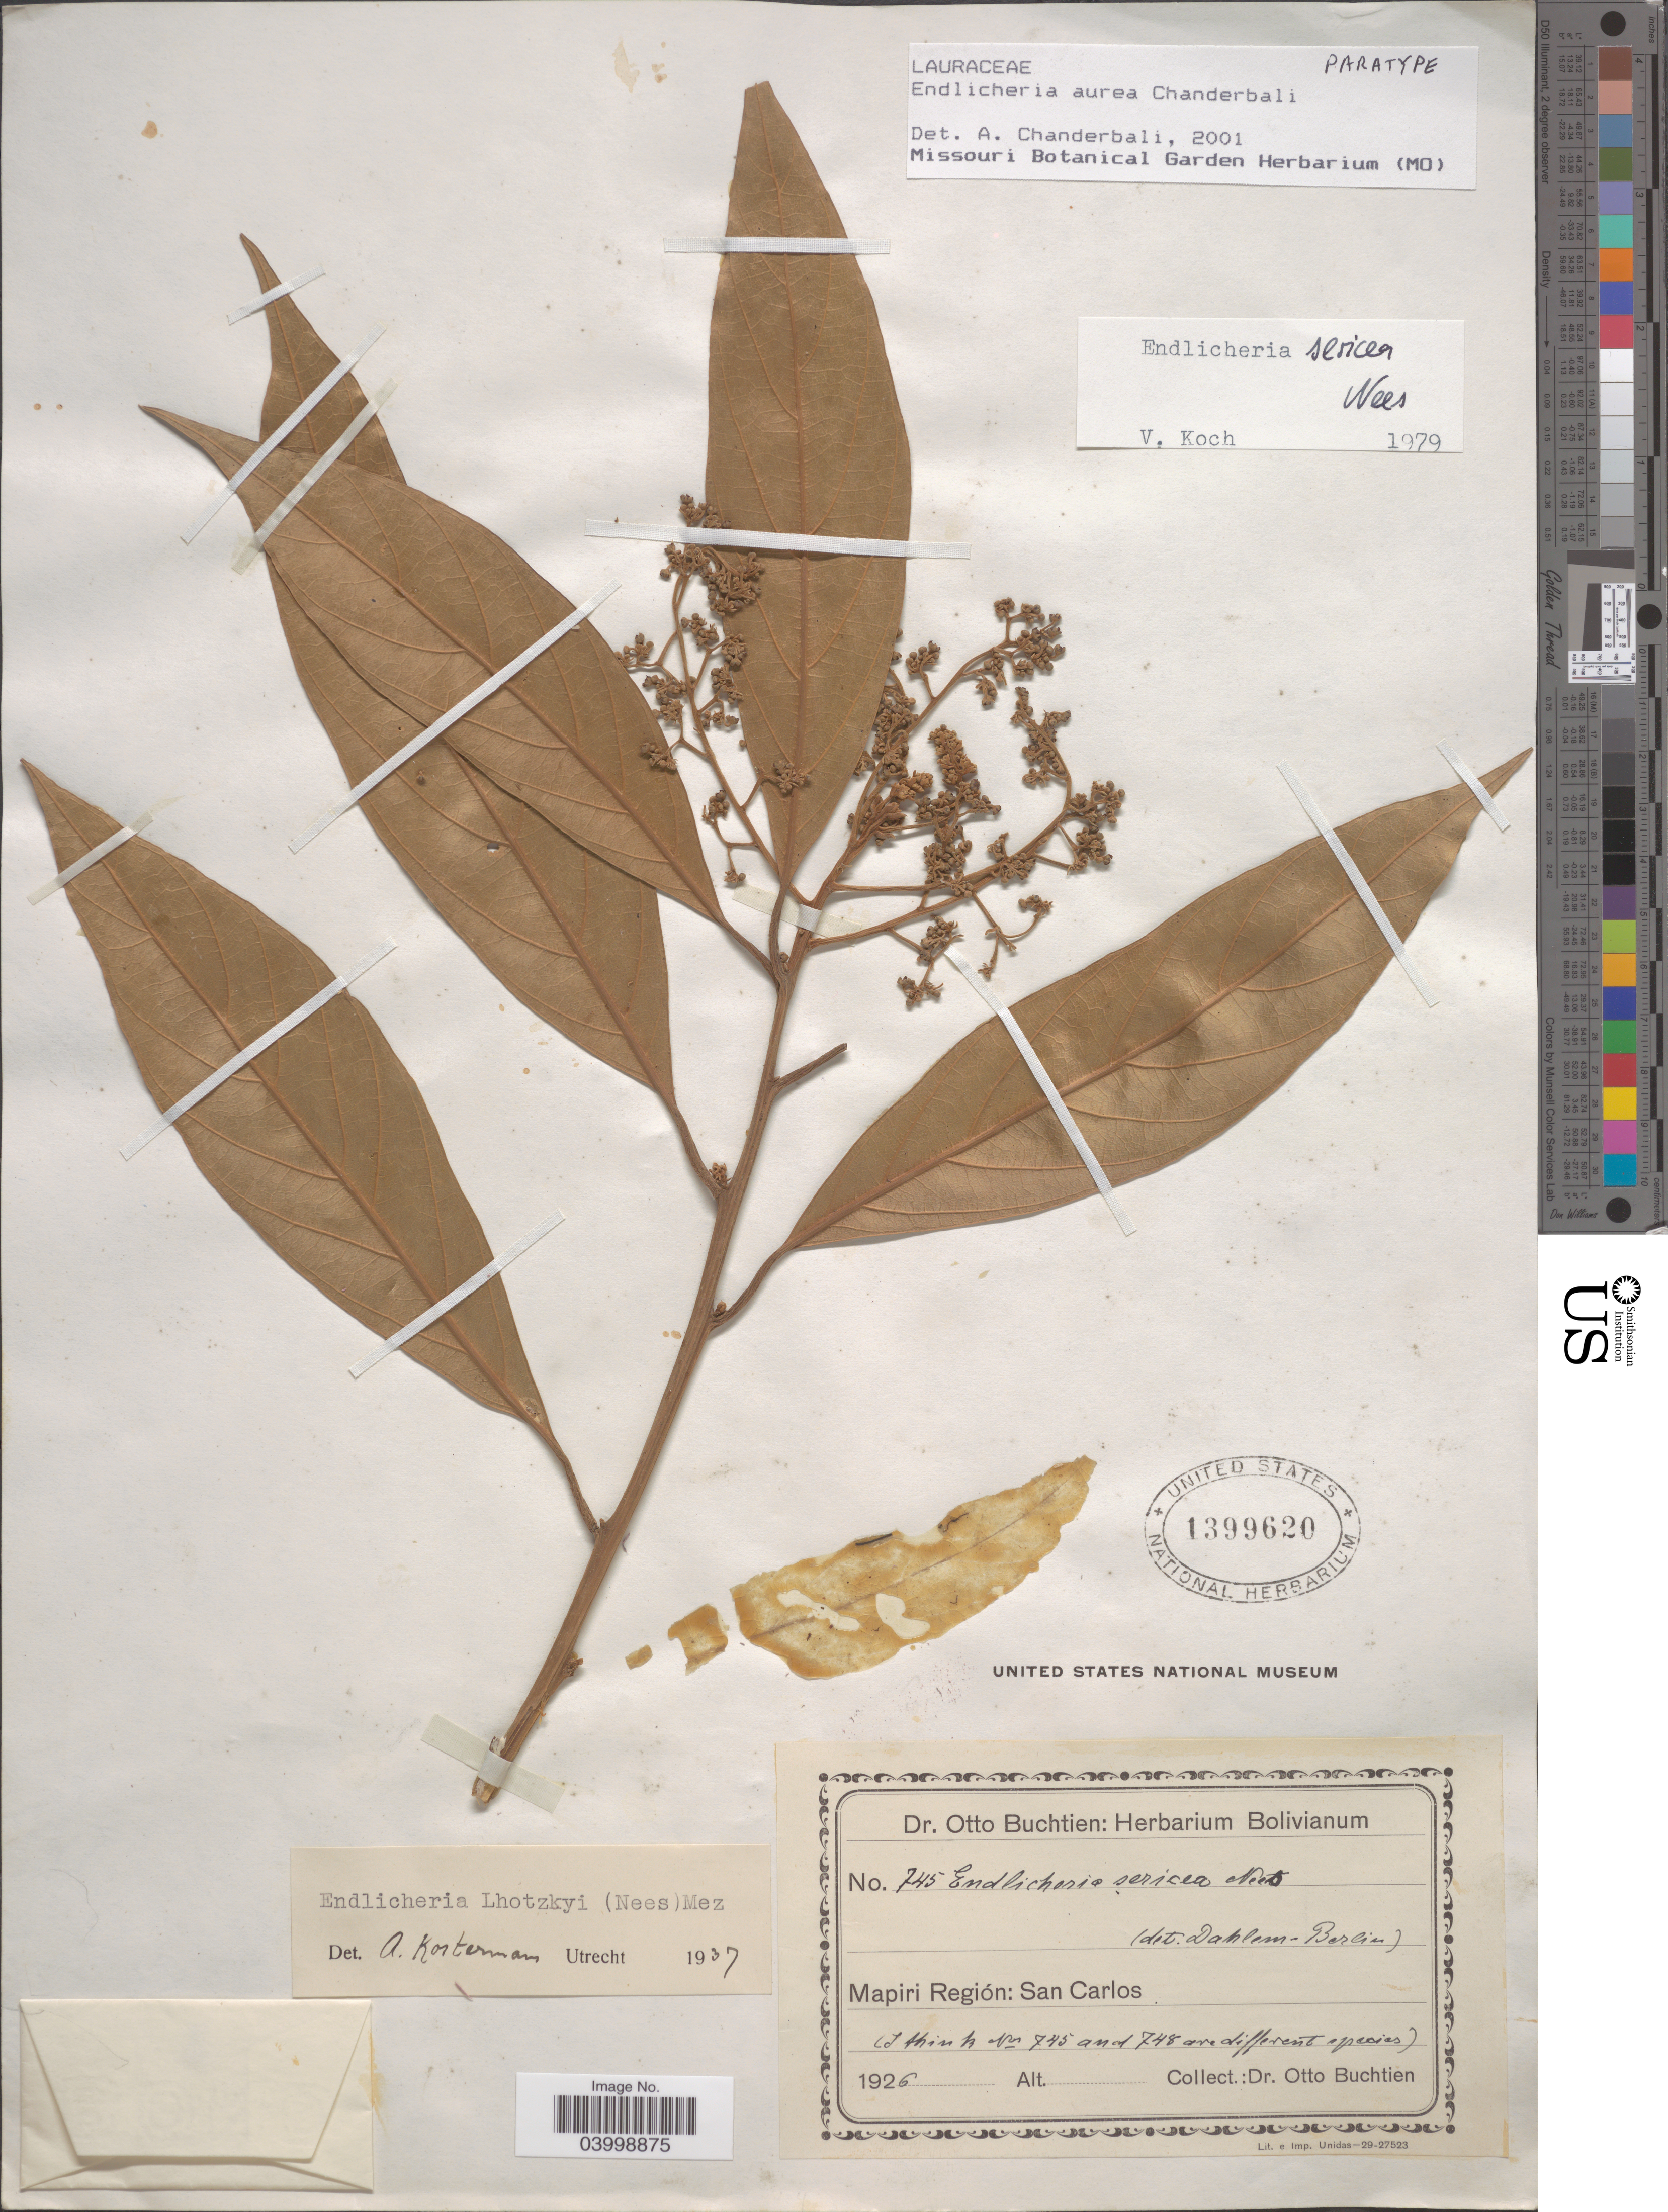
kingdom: Plantae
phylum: Tracheophyta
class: Magnoliopsida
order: Laurales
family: Lauraceae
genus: Endlicheria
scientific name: Endlicheria aurea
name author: Chanderb.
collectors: O. Buchtien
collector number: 745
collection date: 1926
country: Bolivia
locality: Mapiri Región: San Carlos.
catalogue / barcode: US 1399620